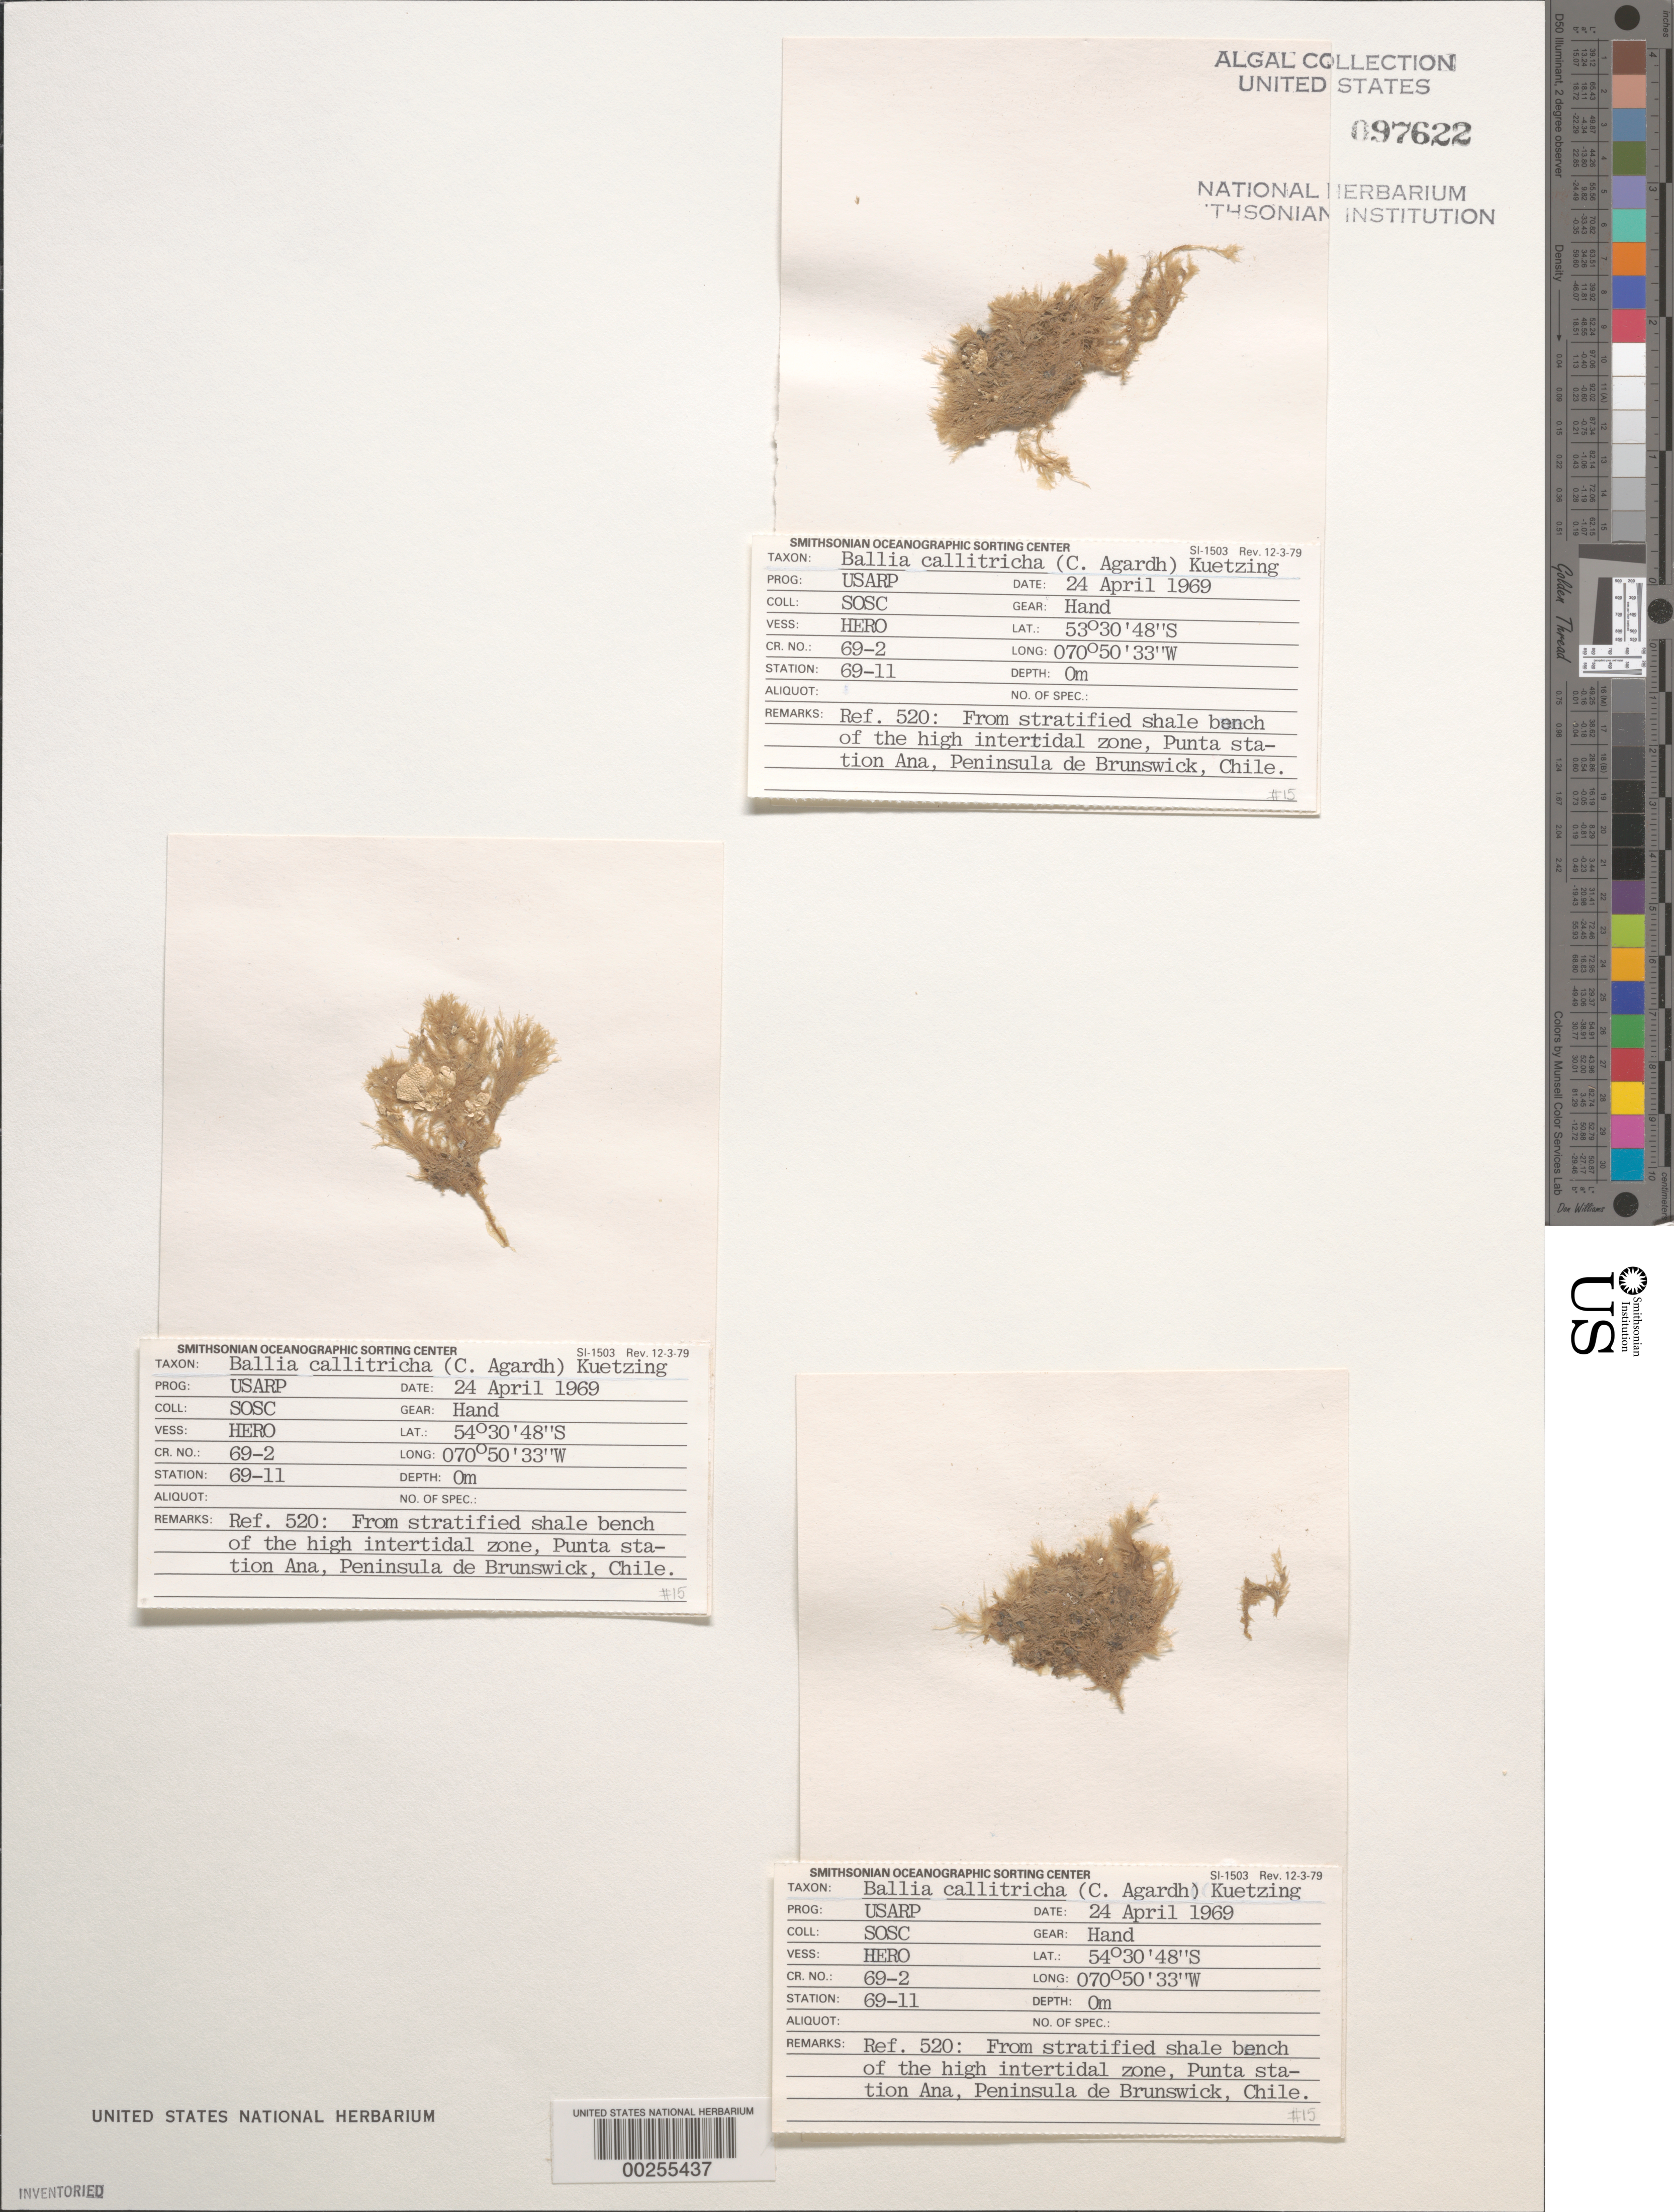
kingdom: Plantae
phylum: Rhodophyta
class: Florideophyceae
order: Balliales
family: Balliaceae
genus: Ballia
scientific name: Ballia callitricha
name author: (C. Agardh) Kützing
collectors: SOSC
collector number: Station 69-11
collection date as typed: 24 Apr 1969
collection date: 1969-04-24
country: Chile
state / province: Magallanes y de la Antártica Chilena (XII)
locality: Peninsula brunswick, punta station ana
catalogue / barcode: US 97622